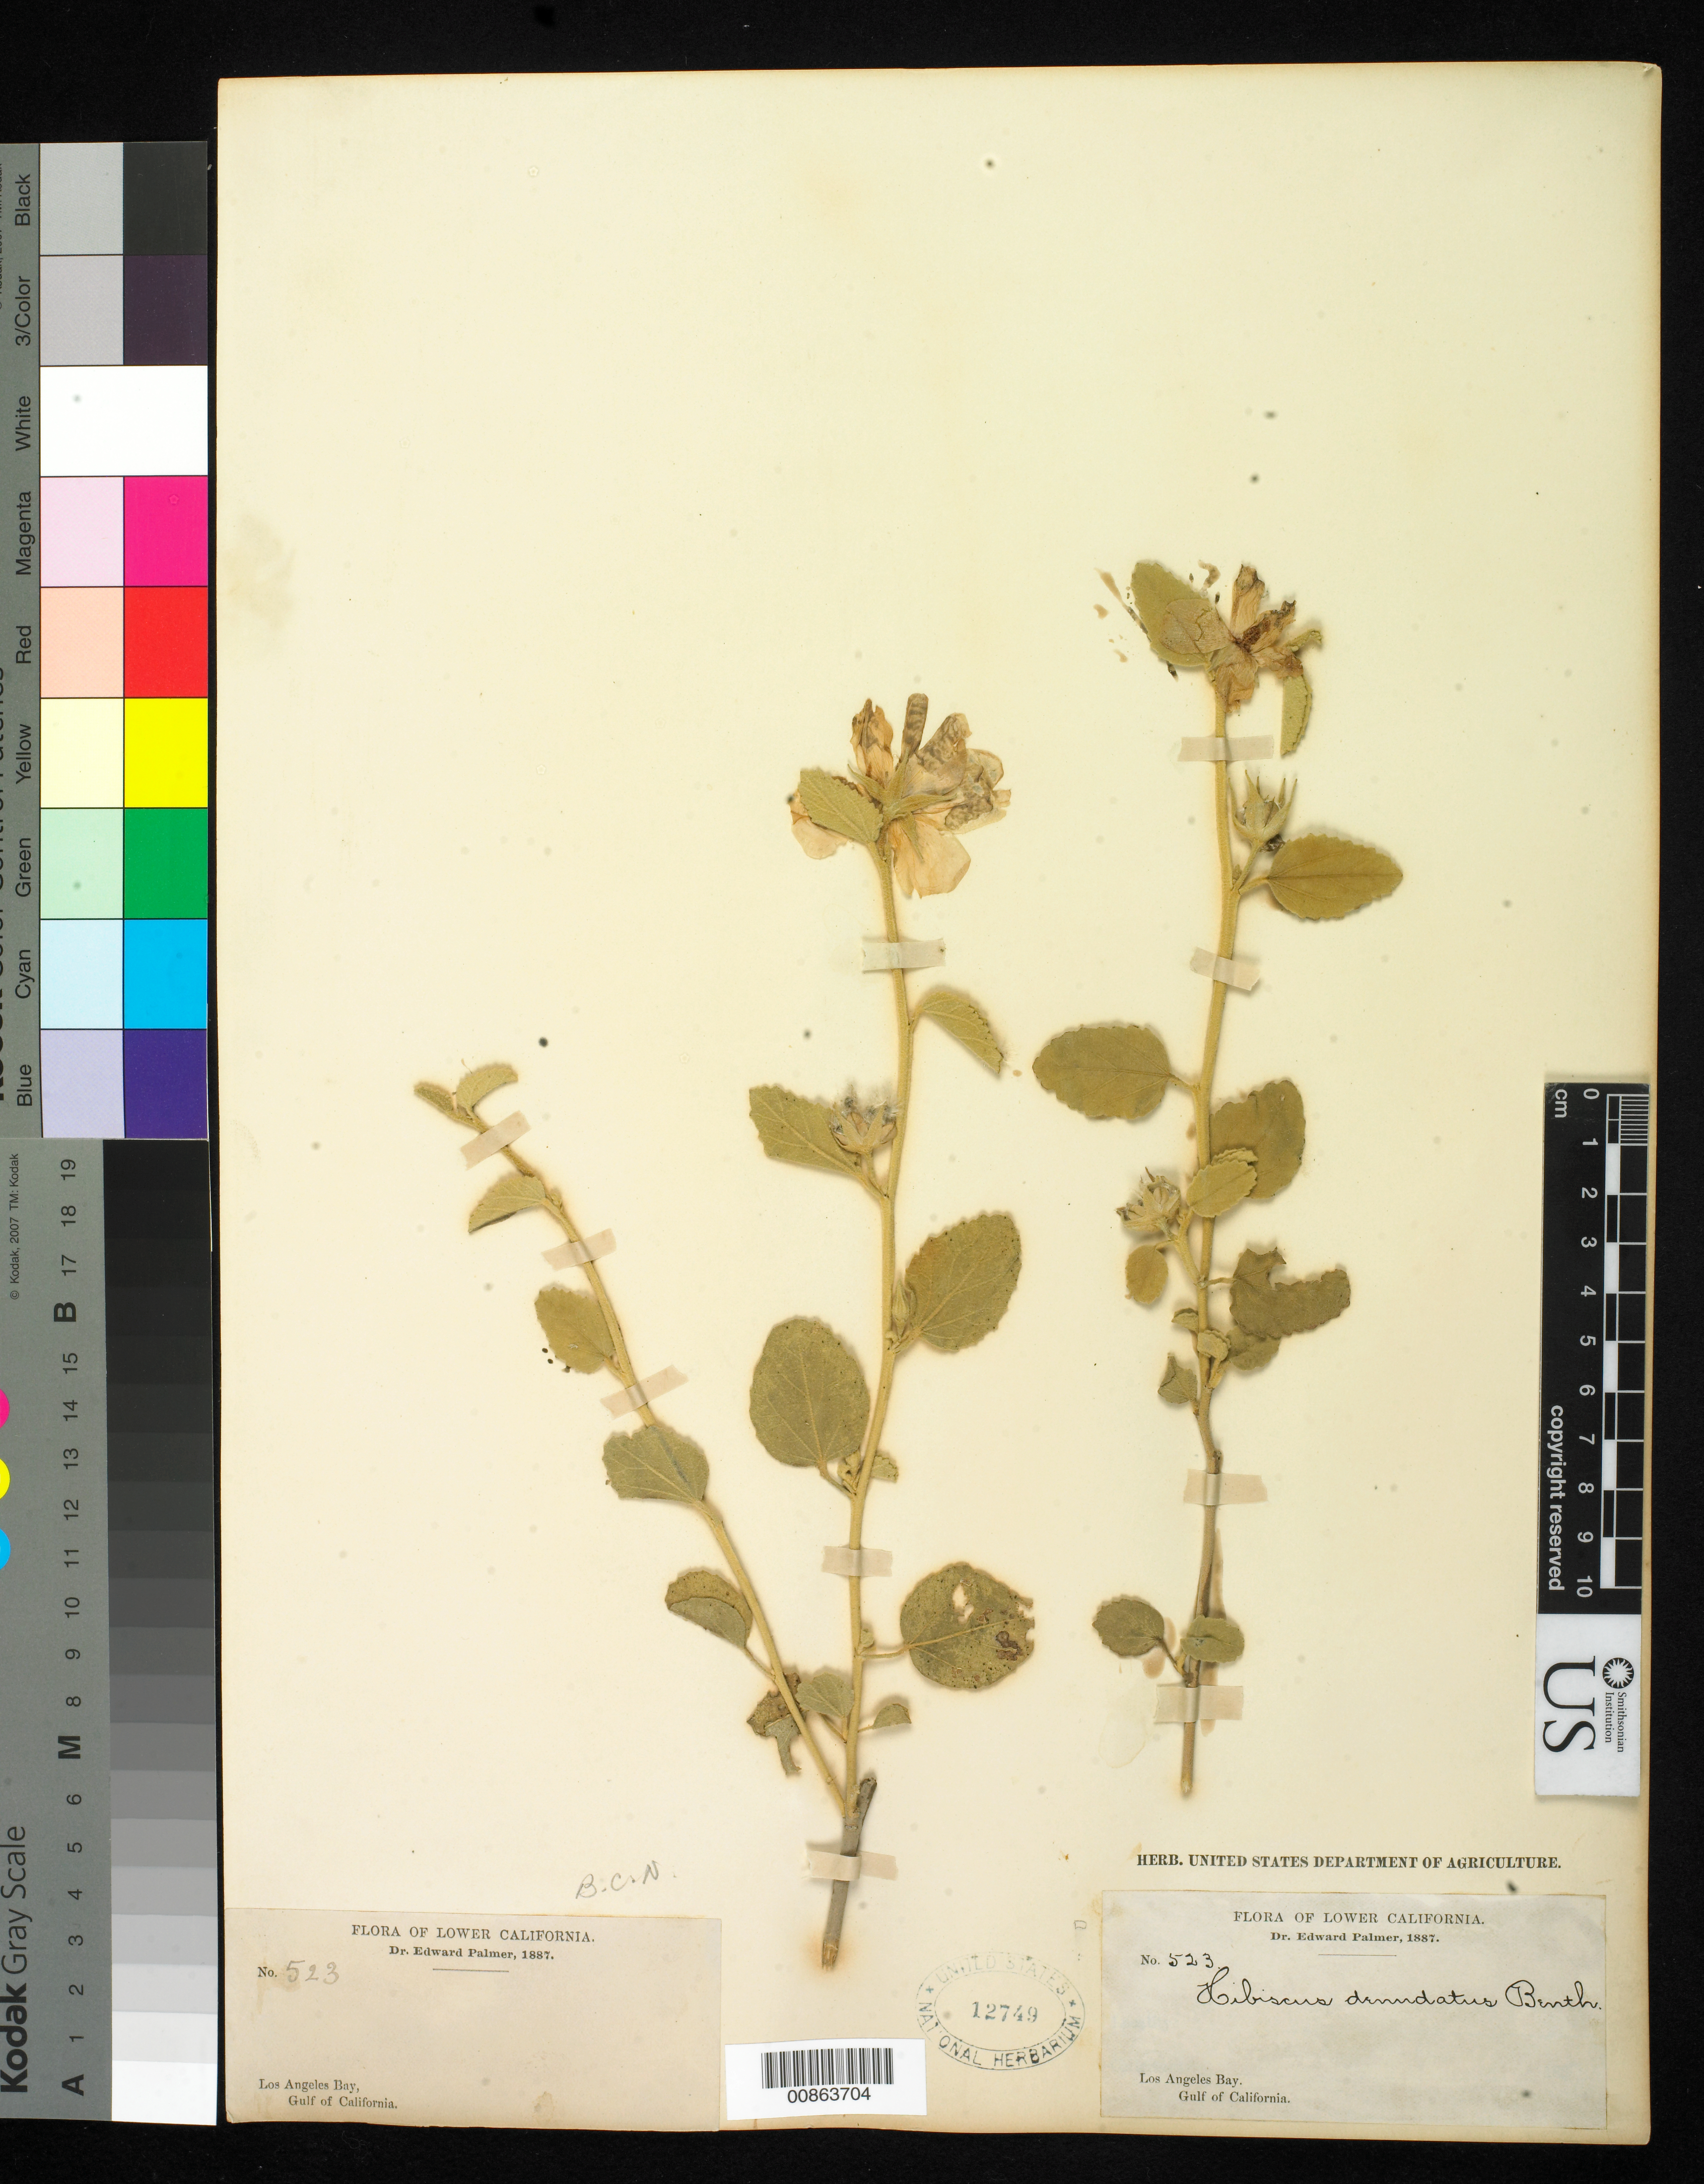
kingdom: Plantae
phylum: Tracheophyta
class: Magnoliopsida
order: Malvales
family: Malvaceae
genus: Hibiscus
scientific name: Hibiscus denudatus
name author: Benth.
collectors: E. Palmer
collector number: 523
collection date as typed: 1887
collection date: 1887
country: Mexico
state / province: Baja California Norte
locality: Los Angeles Bay, Baja California. Gulf of California.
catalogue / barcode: US 12749